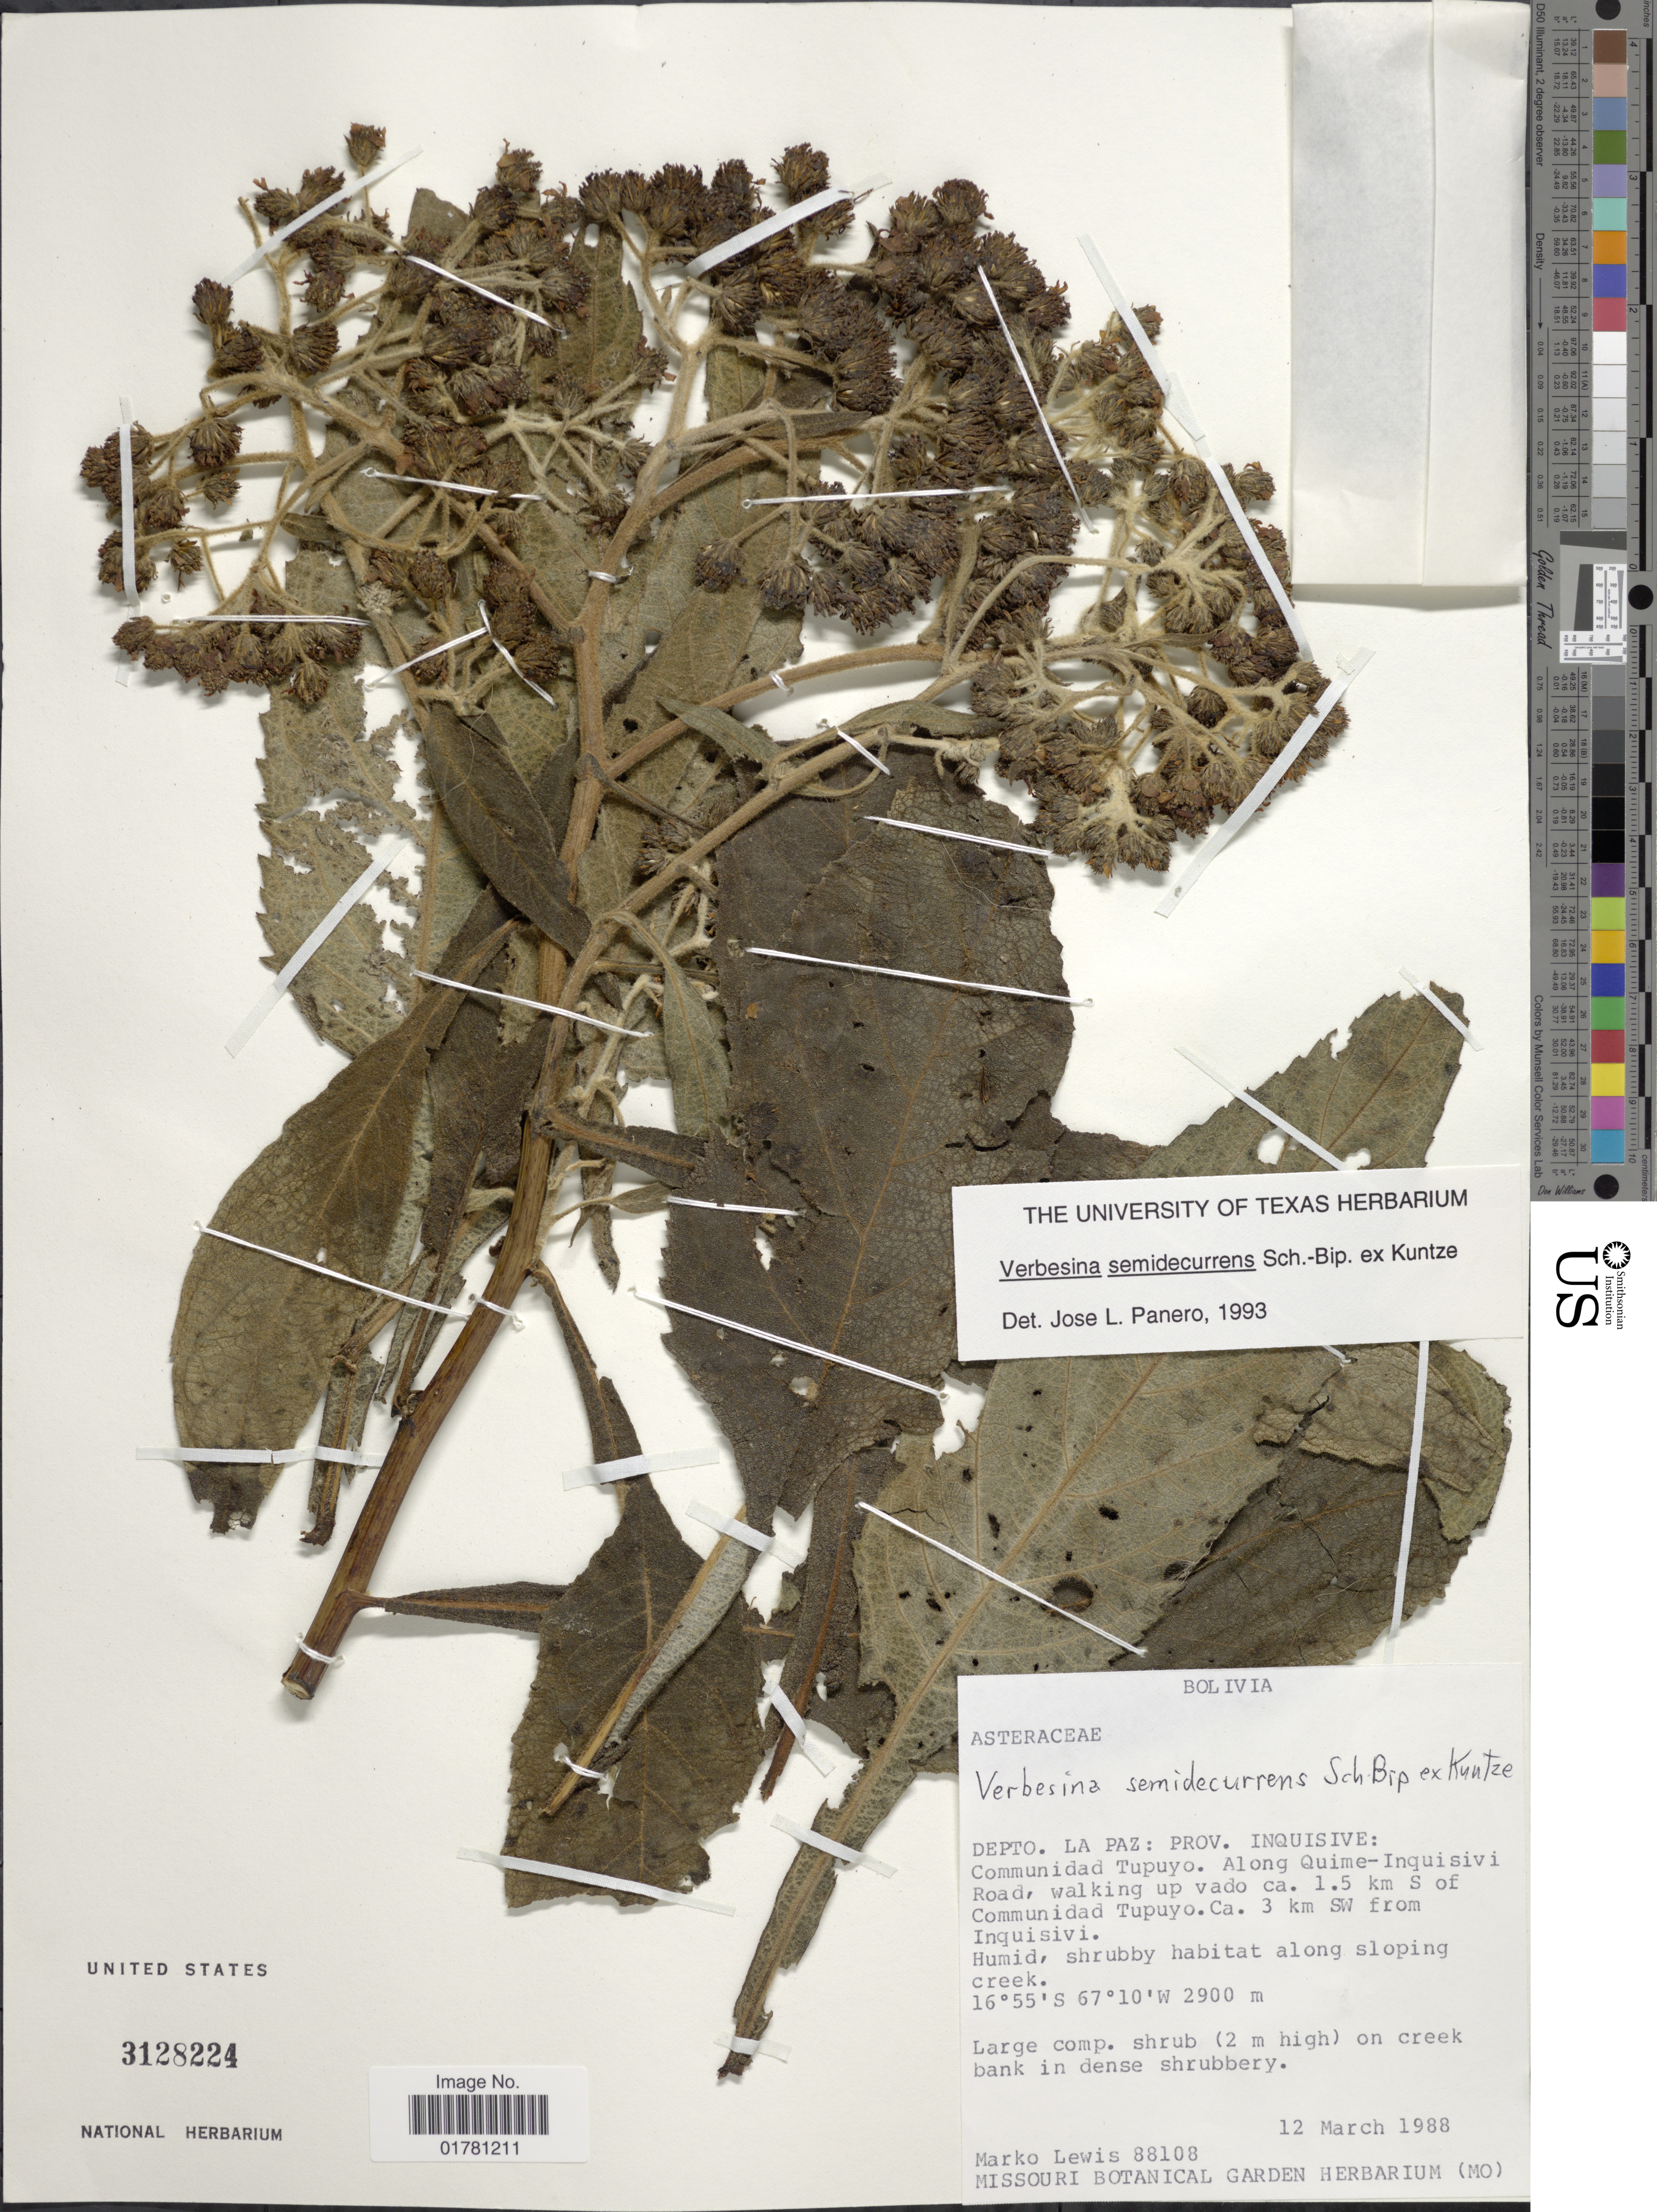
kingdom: Plantae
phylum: Tracheophyta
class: Magnoliopsida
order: Asterales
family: Asteraceae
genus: Verbesina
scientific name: Verbesina semidecurrens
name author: Kuntze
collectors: M. A. Lewis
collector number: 88108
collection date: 1988-03-12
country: Bolivia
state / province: La Paz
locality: Depto La Paz: Prov. Inquisive: Communidad Tupuyo. Along Quime-Inquisivi Road, walking up vado ca. 1.5 km S of Communidad Tupuyo. Ca. 3 km SW from Inquisivi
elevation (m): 2900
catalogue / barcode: US 3128224